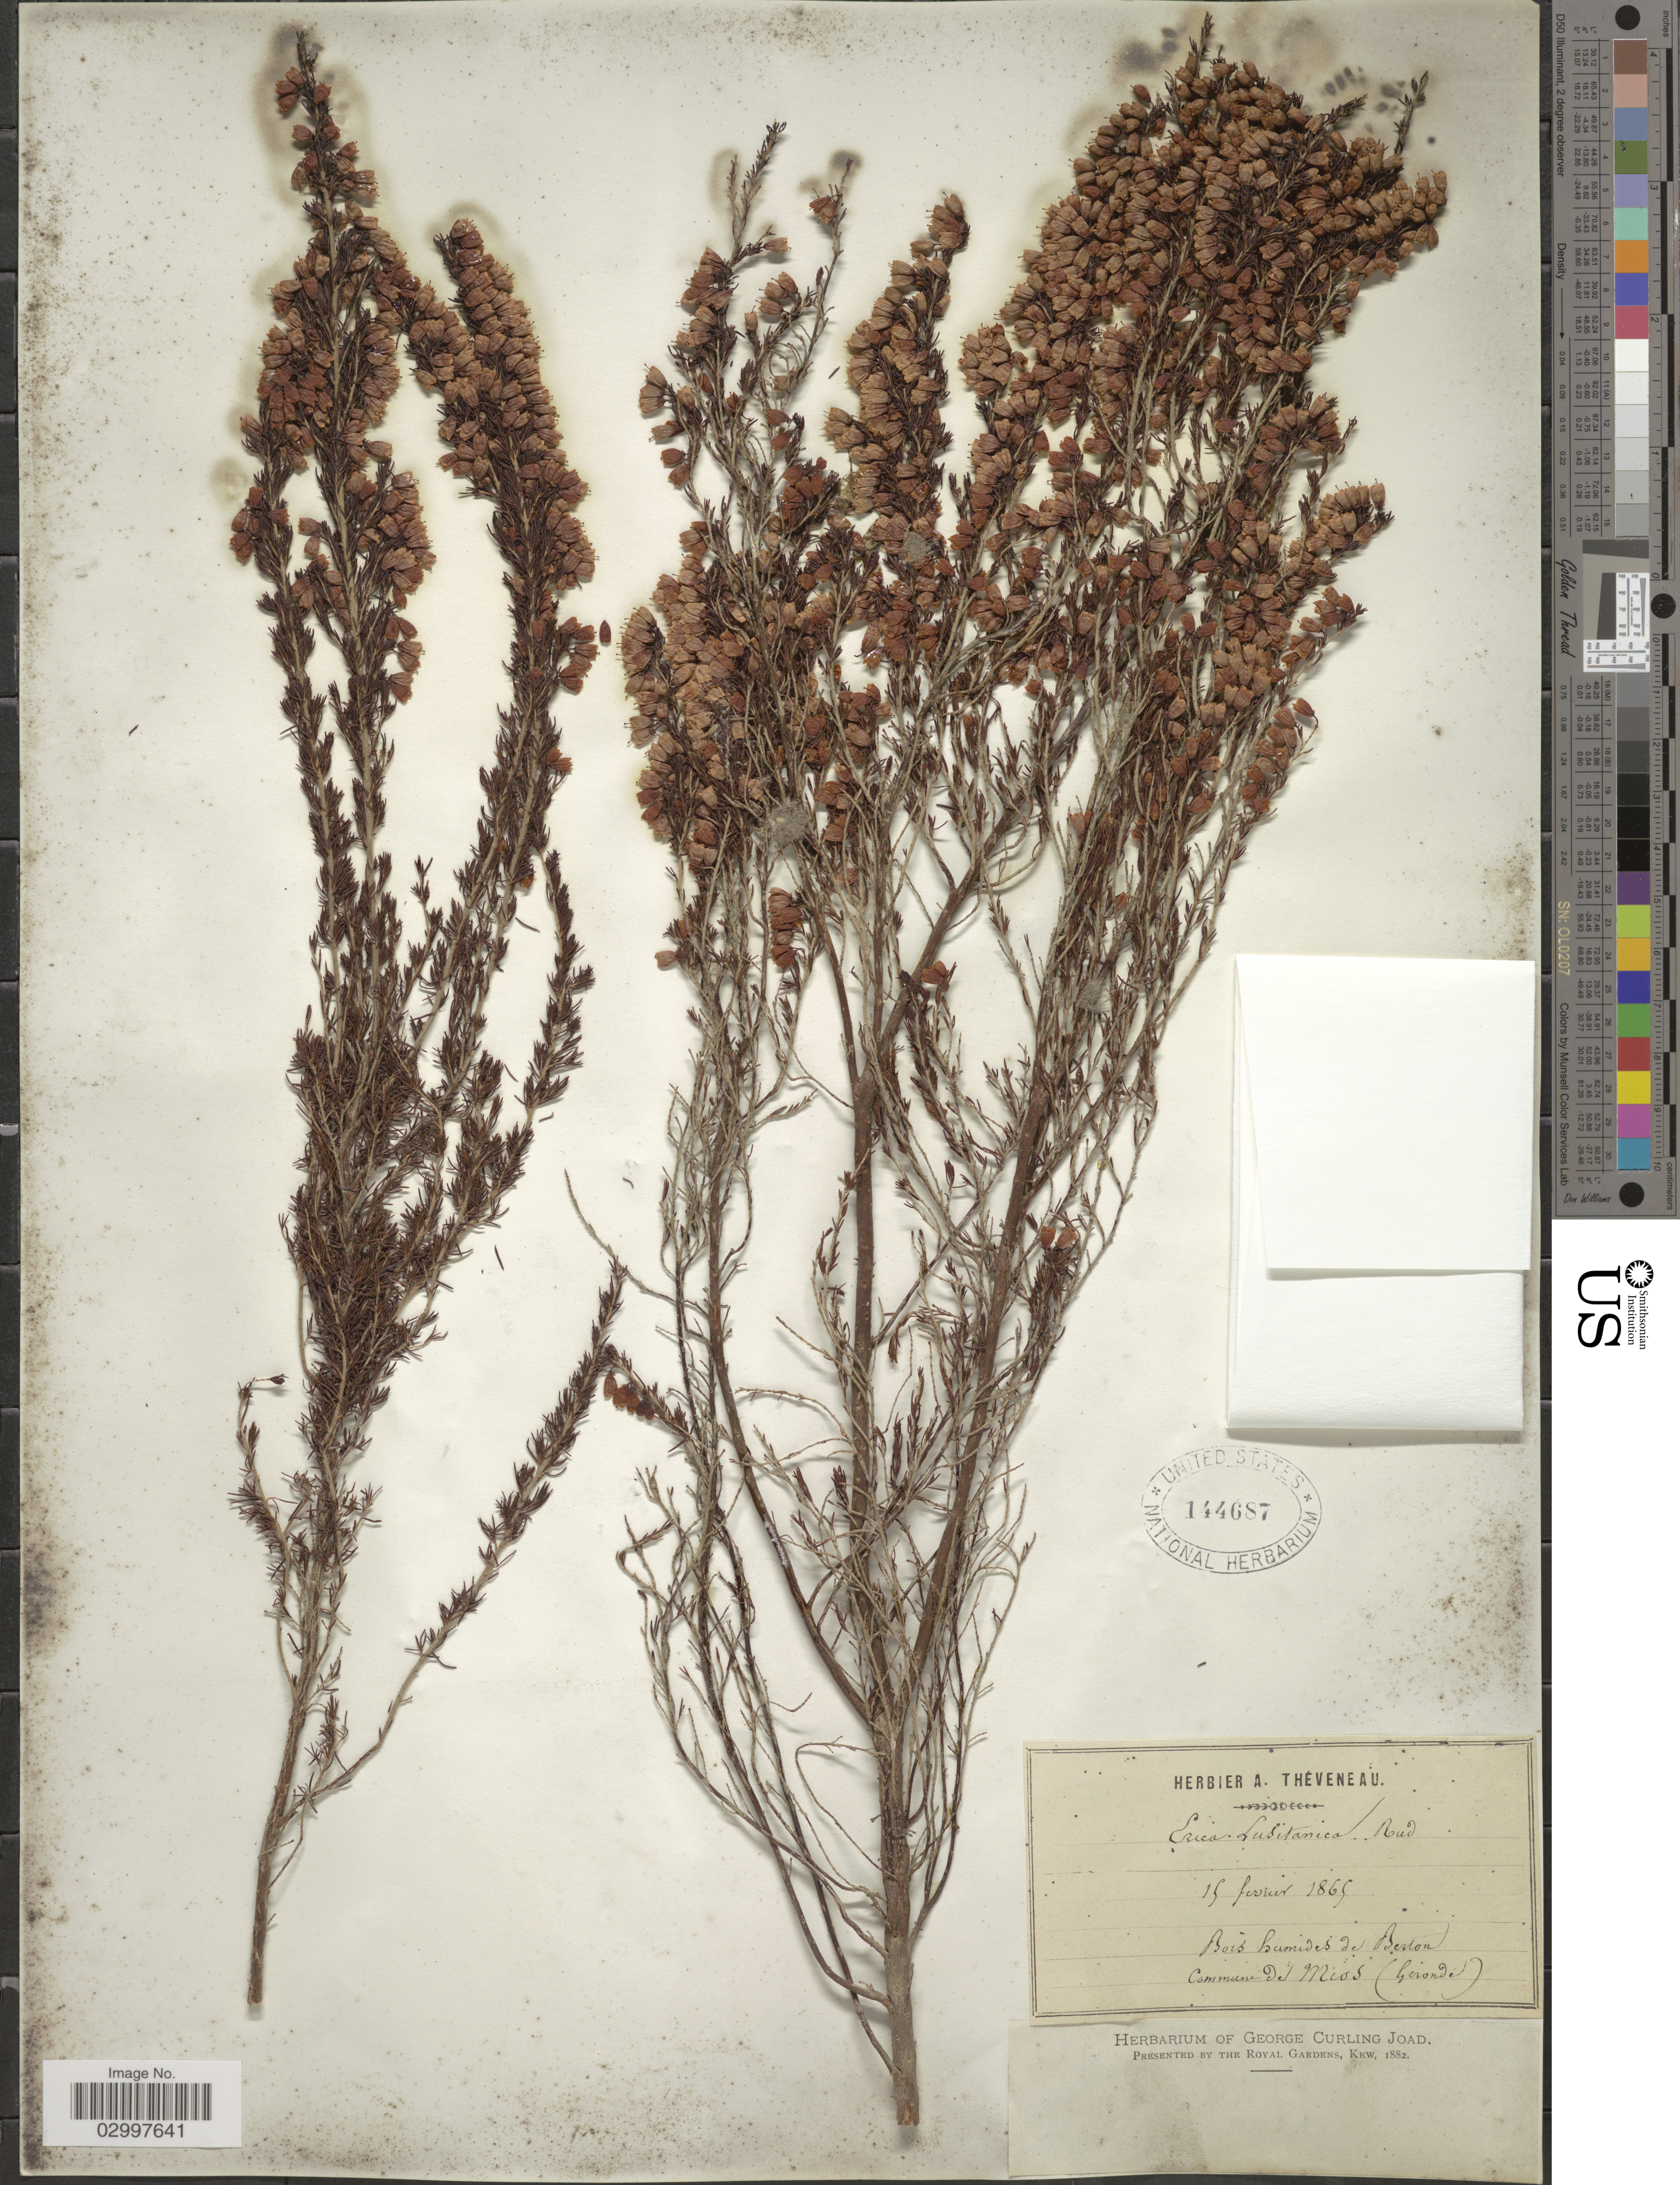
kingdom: Plantae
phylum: Tracheophyta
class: Magnoliopsida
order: Ericales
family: Ericaceae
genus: Erica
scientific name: Erica lusitanica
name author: Rudolphi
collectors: ex herb. A. Theveneau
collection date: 1865-02-15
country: France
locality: Bois humides de Berton. Commune de Mios (Gironde).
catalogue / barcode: US 144687